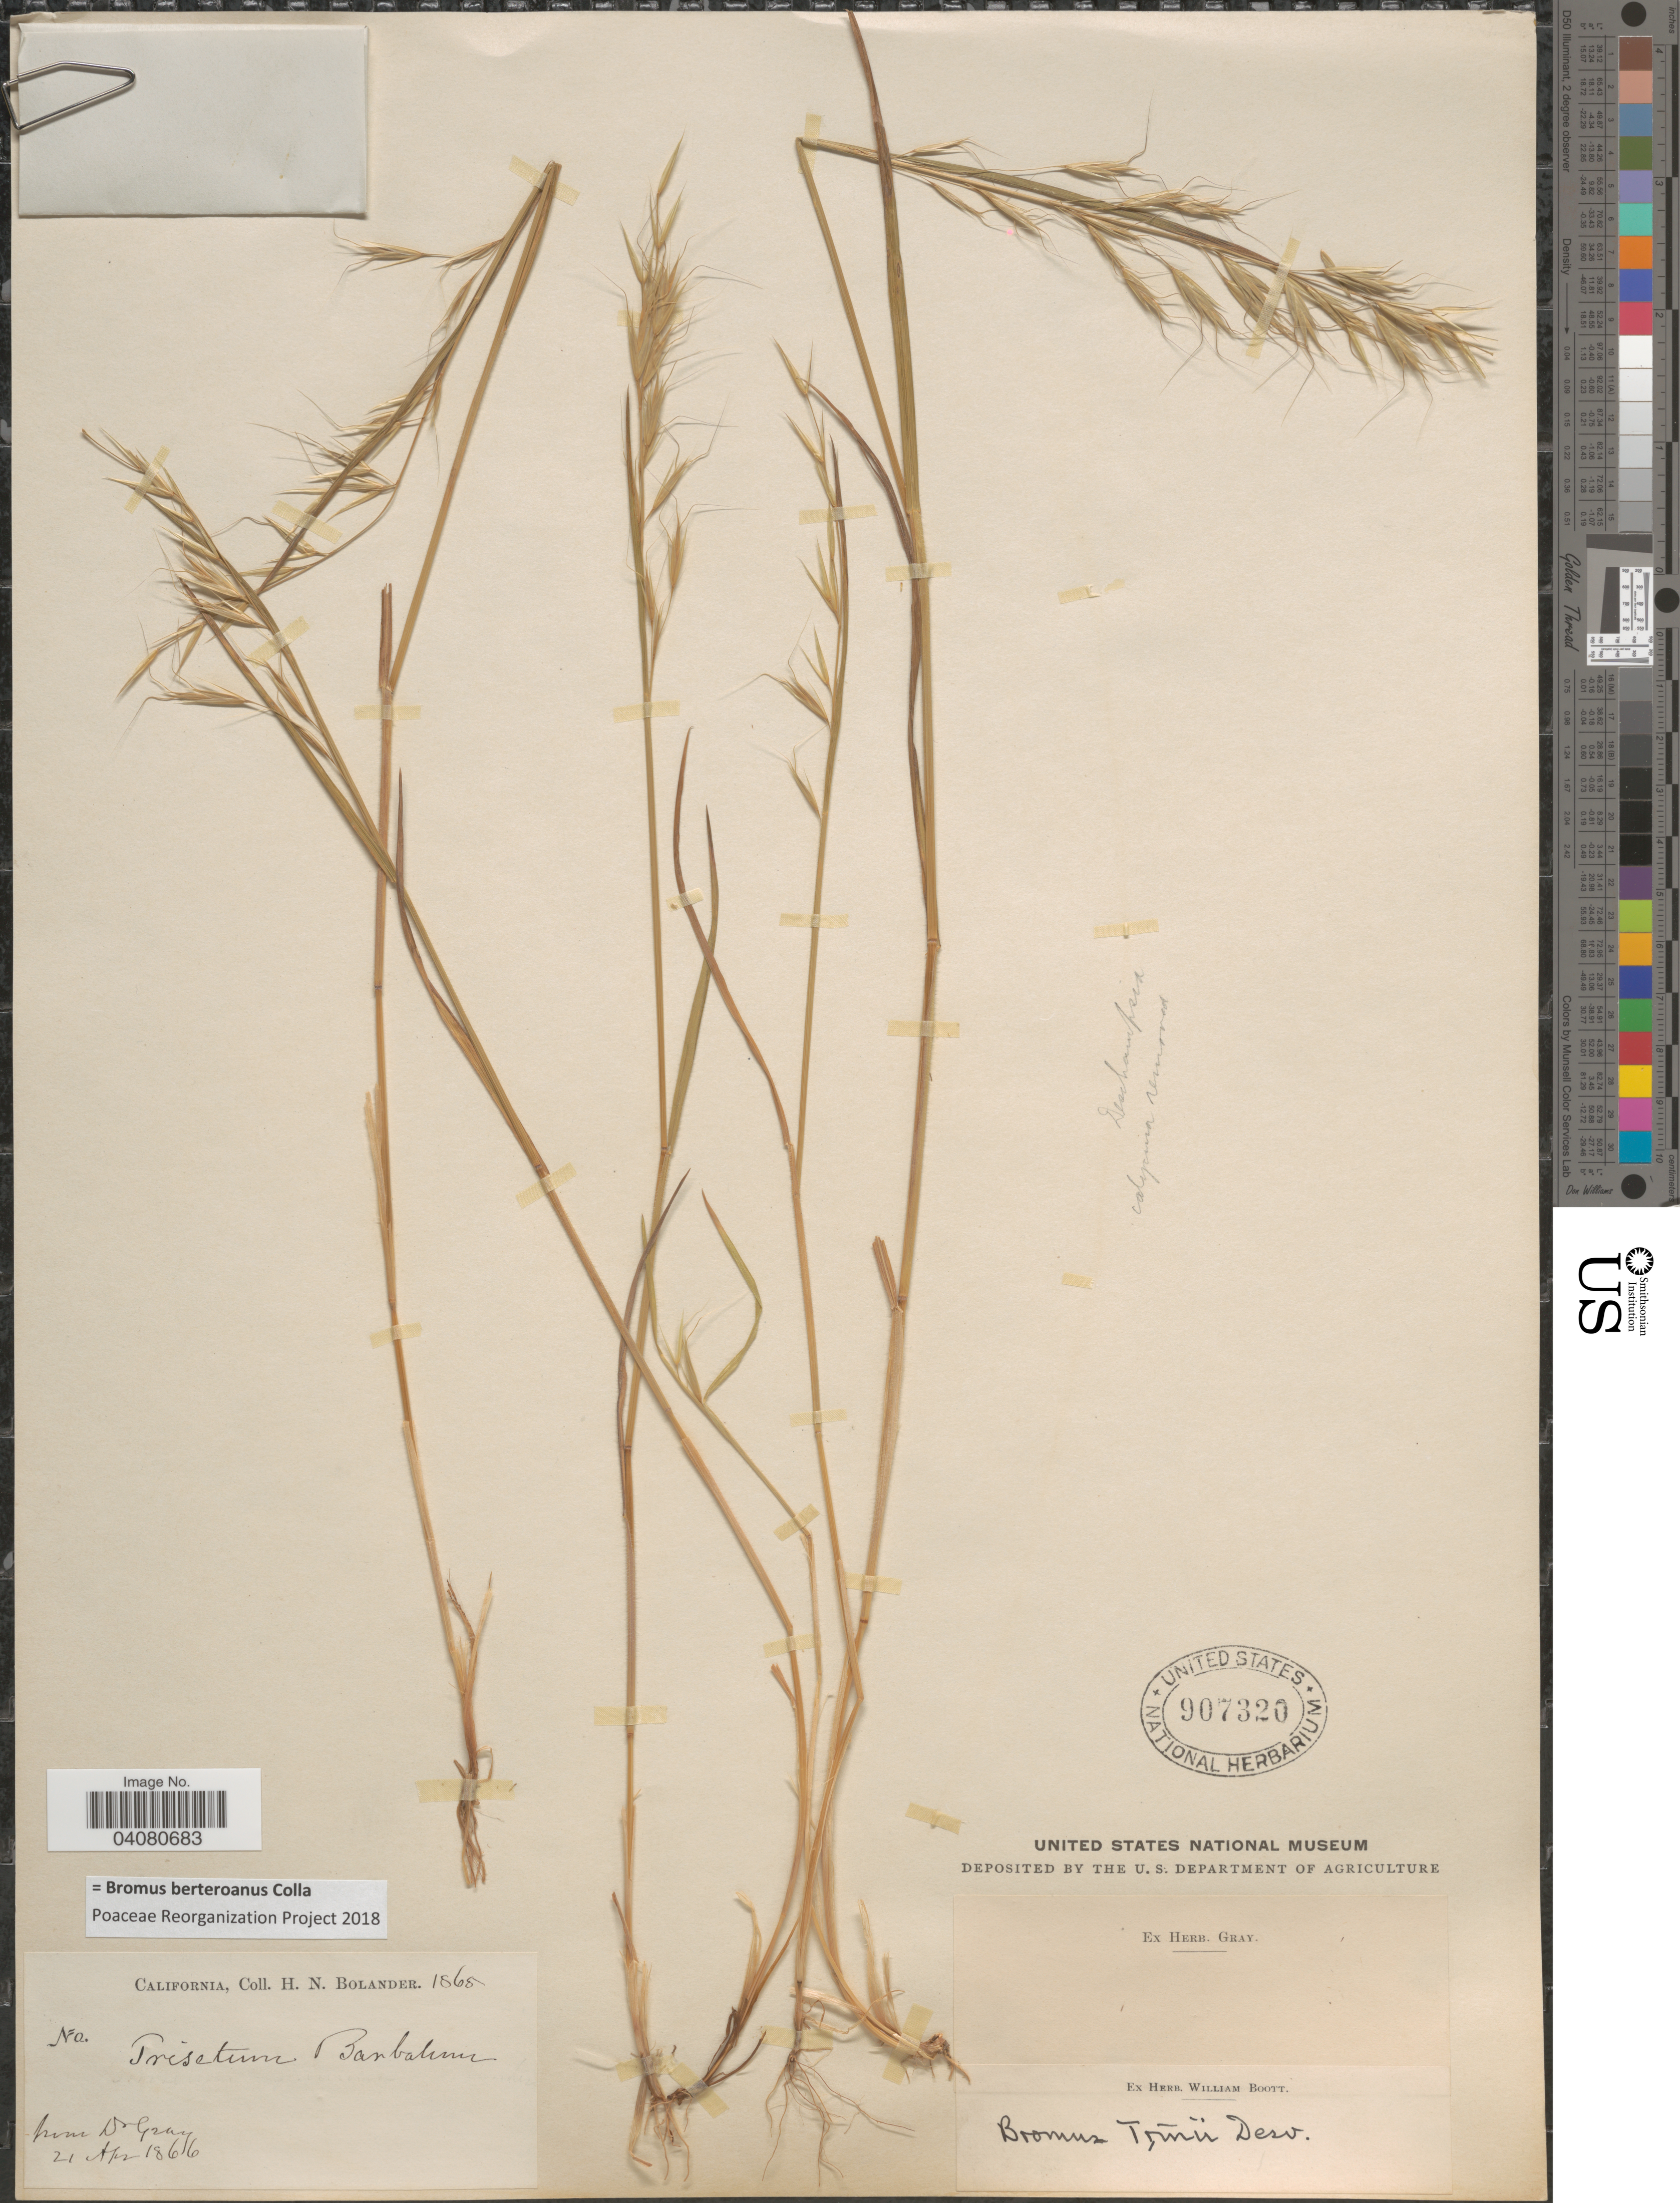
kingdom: Plantae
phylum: Tracheophyta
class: Liliopsida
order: Poales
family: Poaceae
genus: Bromus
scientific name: Bromus berteroanus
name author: Colla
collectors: H. Bolander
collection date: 1866-04-21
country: United States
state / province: California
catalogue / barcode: US 907320